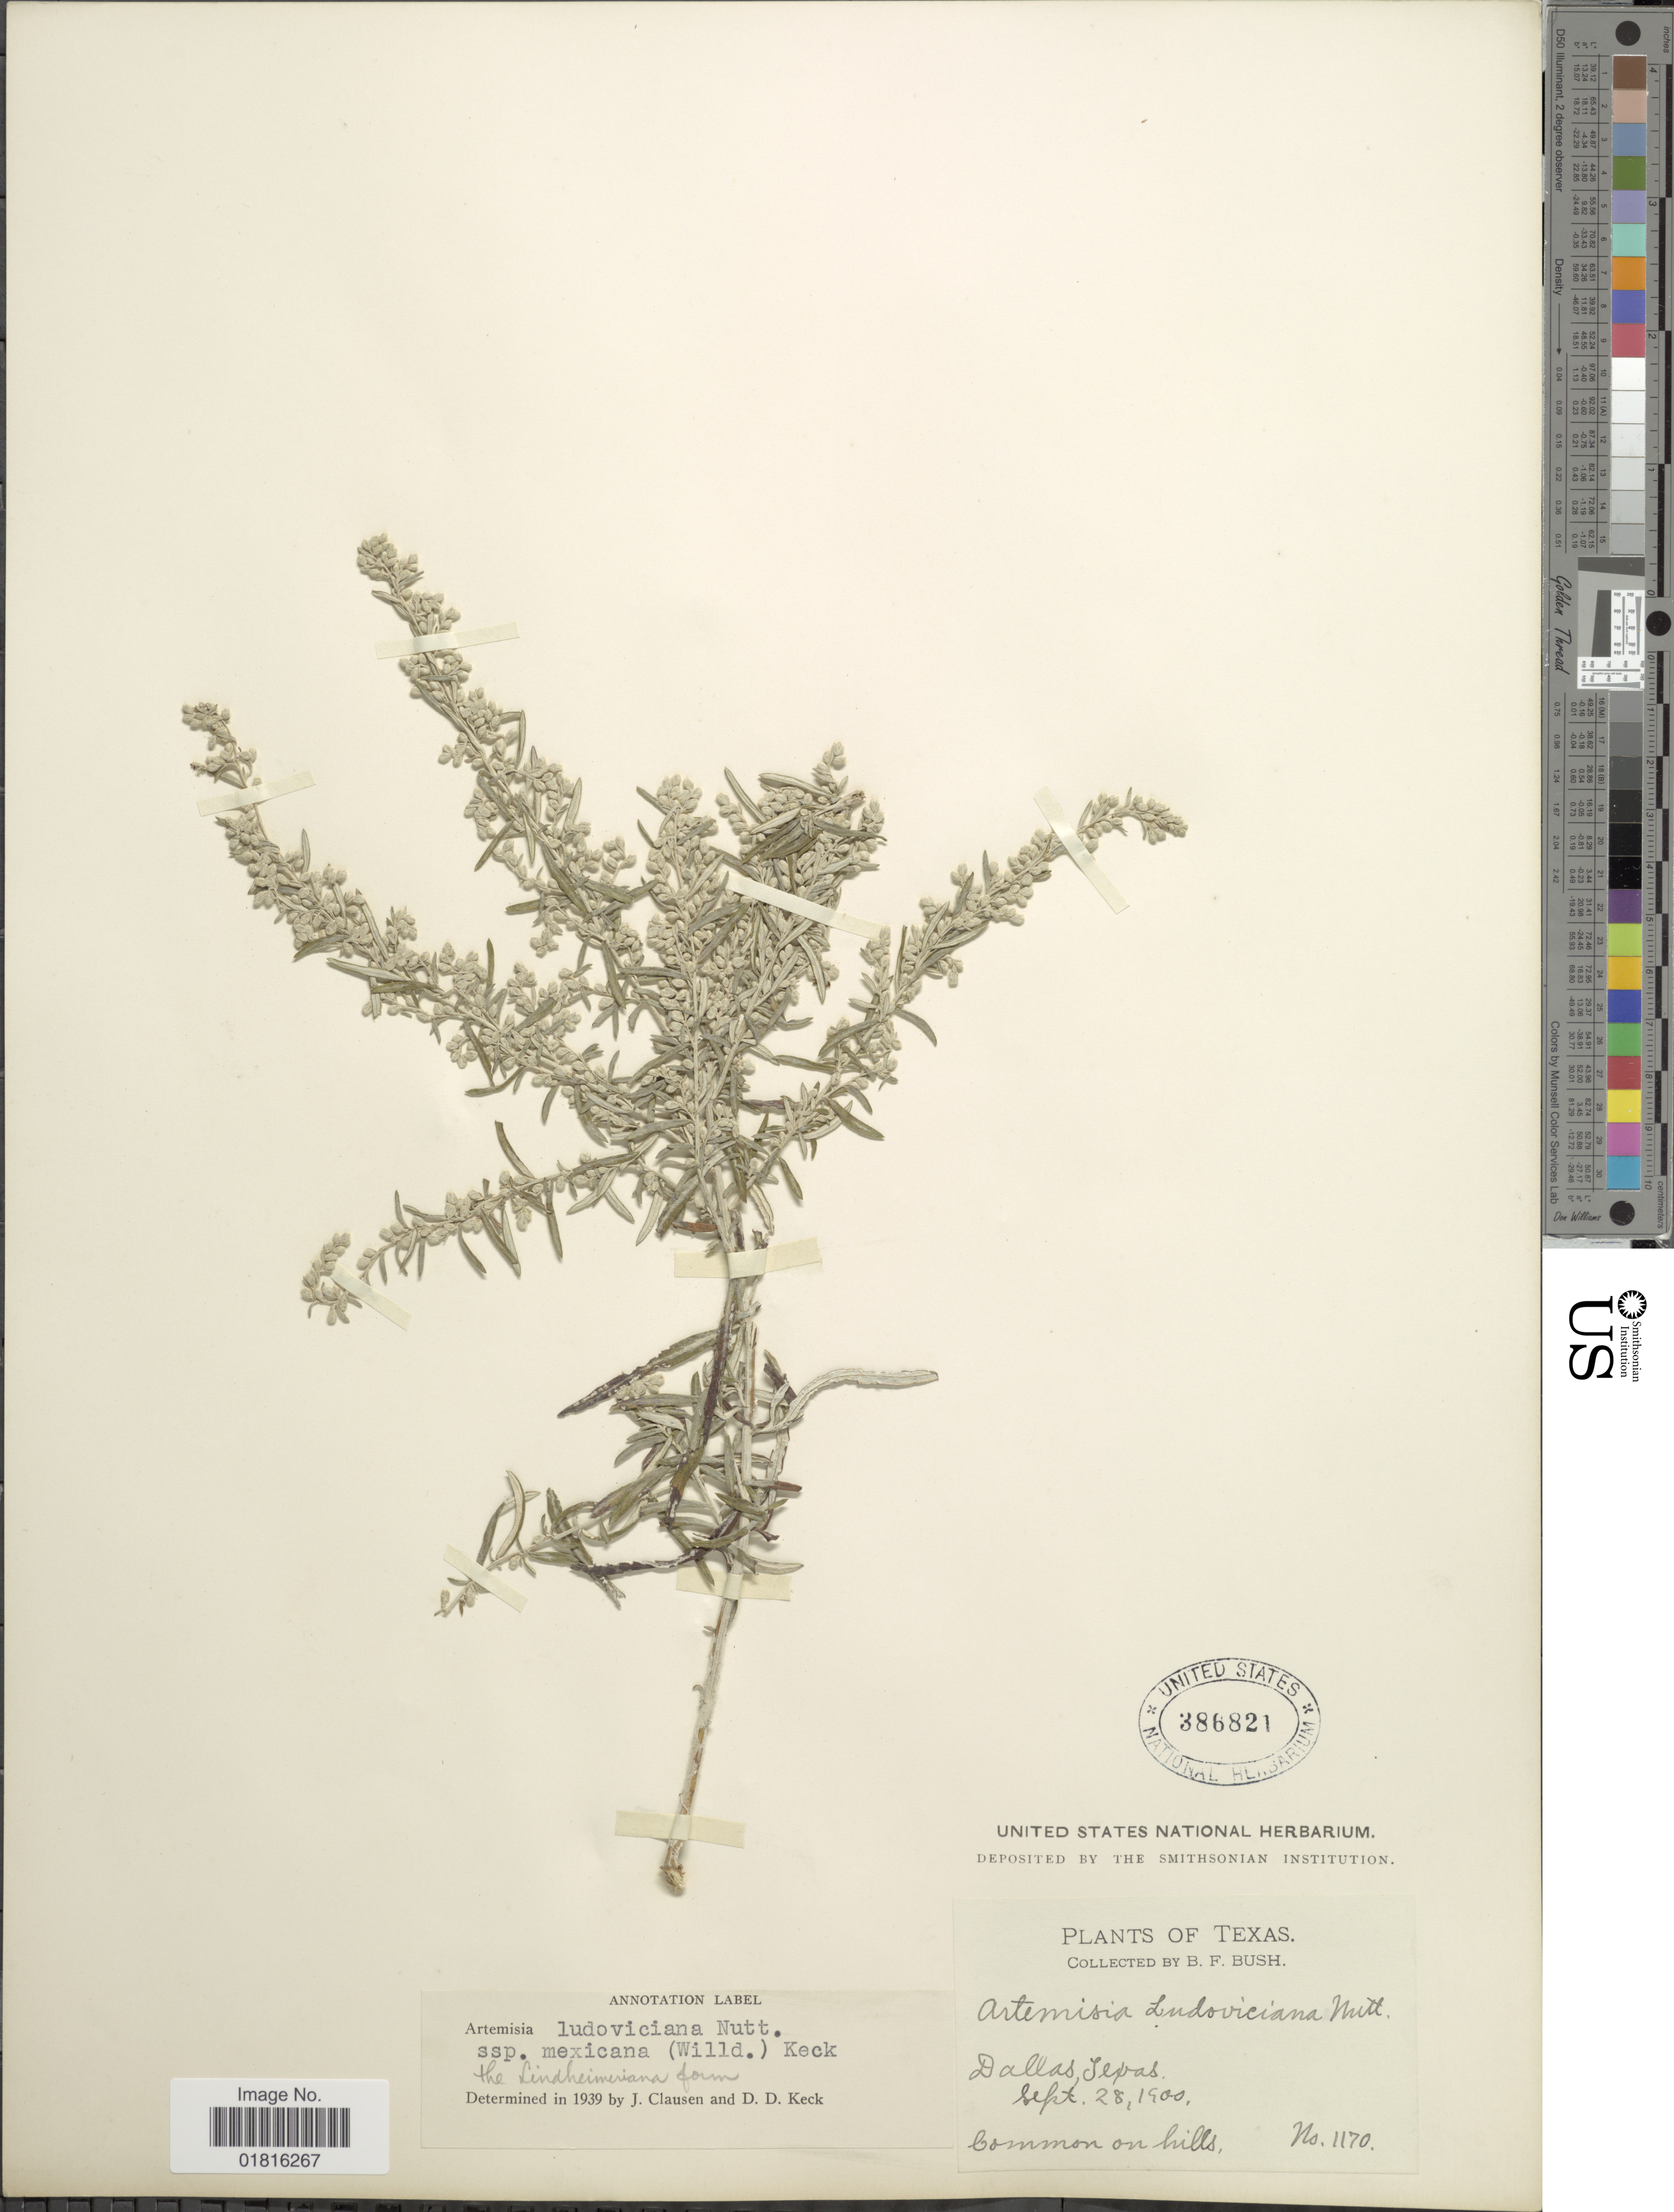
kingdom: Plantae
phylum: Tracheophyta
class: Magnoliopsida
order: Asterales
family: Asteraceae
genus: Artemisia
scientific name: Artemisia ludoviciana subsp. mexicana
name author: (Willd. ex Spreng.) D.D. Keck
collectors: B. F. Bush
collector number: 1170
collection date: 1900-09-28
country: United States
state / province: Texas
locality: Dallas, Texas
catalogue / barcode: US 386821